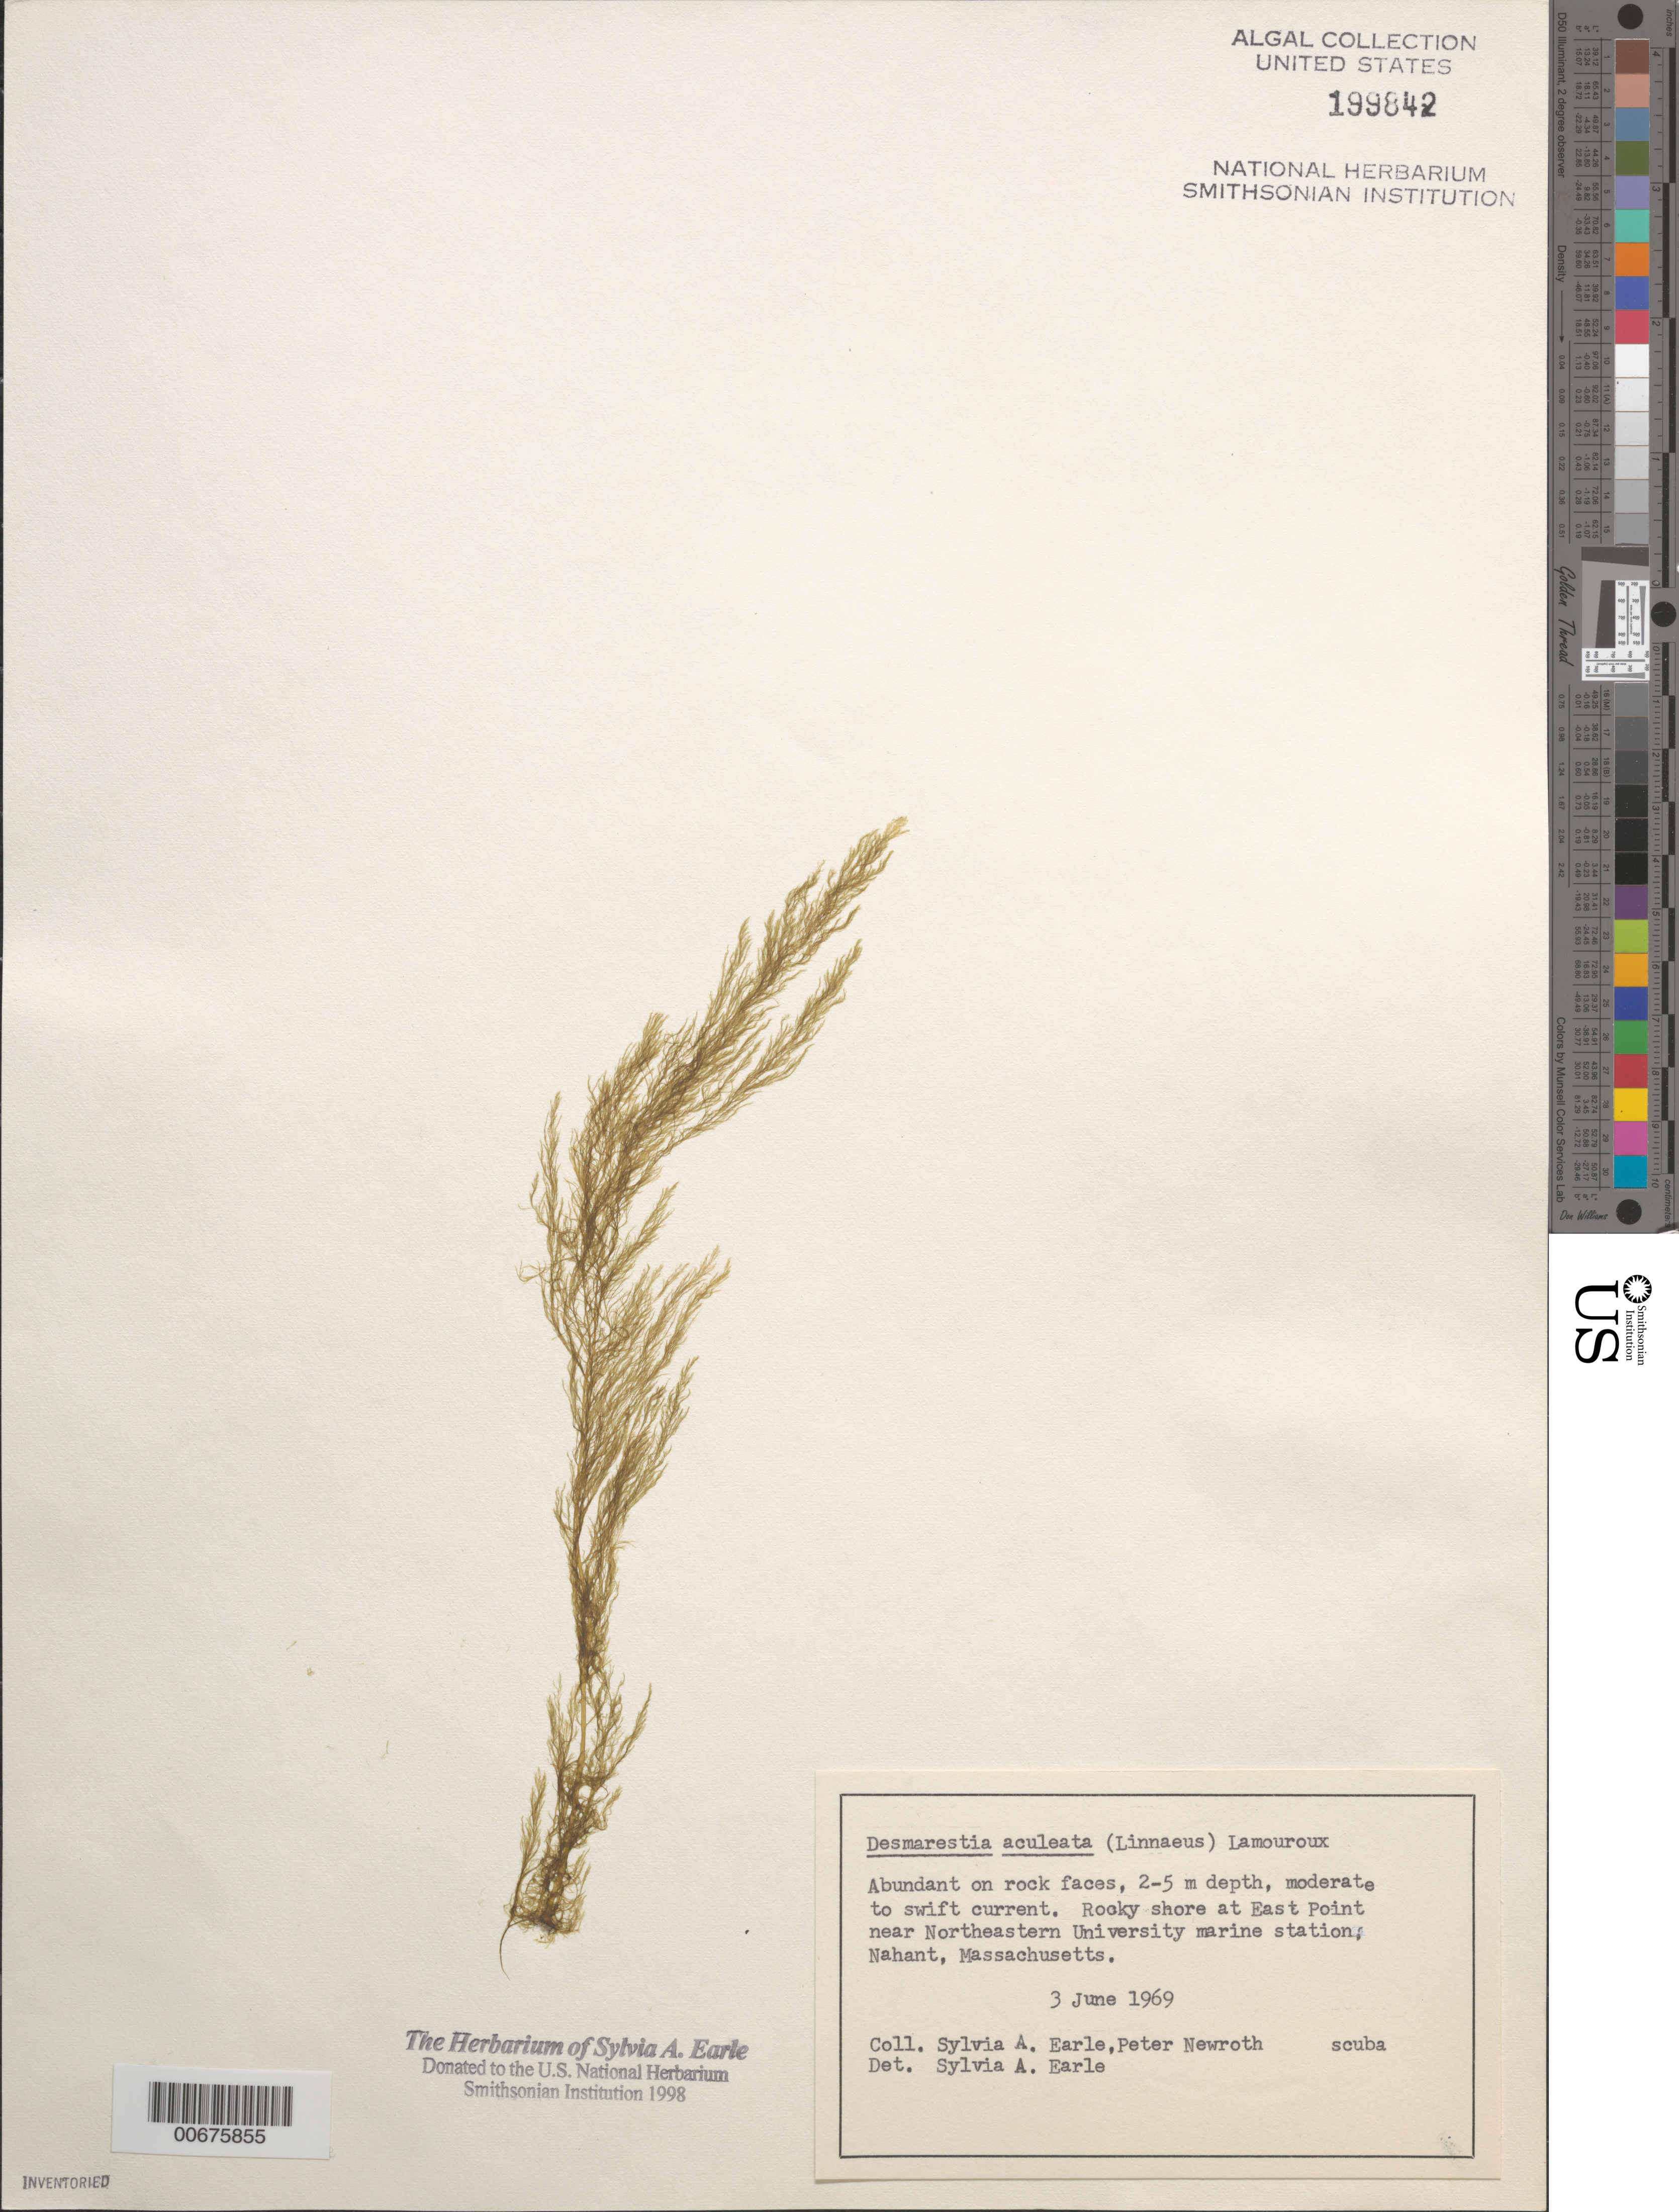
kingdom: Chromista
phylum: Ochrophyta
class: Phaeophyceae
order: Desmarestiales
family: Desmarestiaceae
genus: Desmarestia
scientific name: Desmarestia aculeata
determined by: Earle, S. A.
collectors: S. A. Earle & P. J. Newroth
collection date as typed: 03 Jun 1969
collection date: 1969-06-03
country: United States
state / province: Massachusetts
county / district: Essex County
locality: East Point, Nahant, near Northeastern University marine station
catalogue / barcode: US 199842